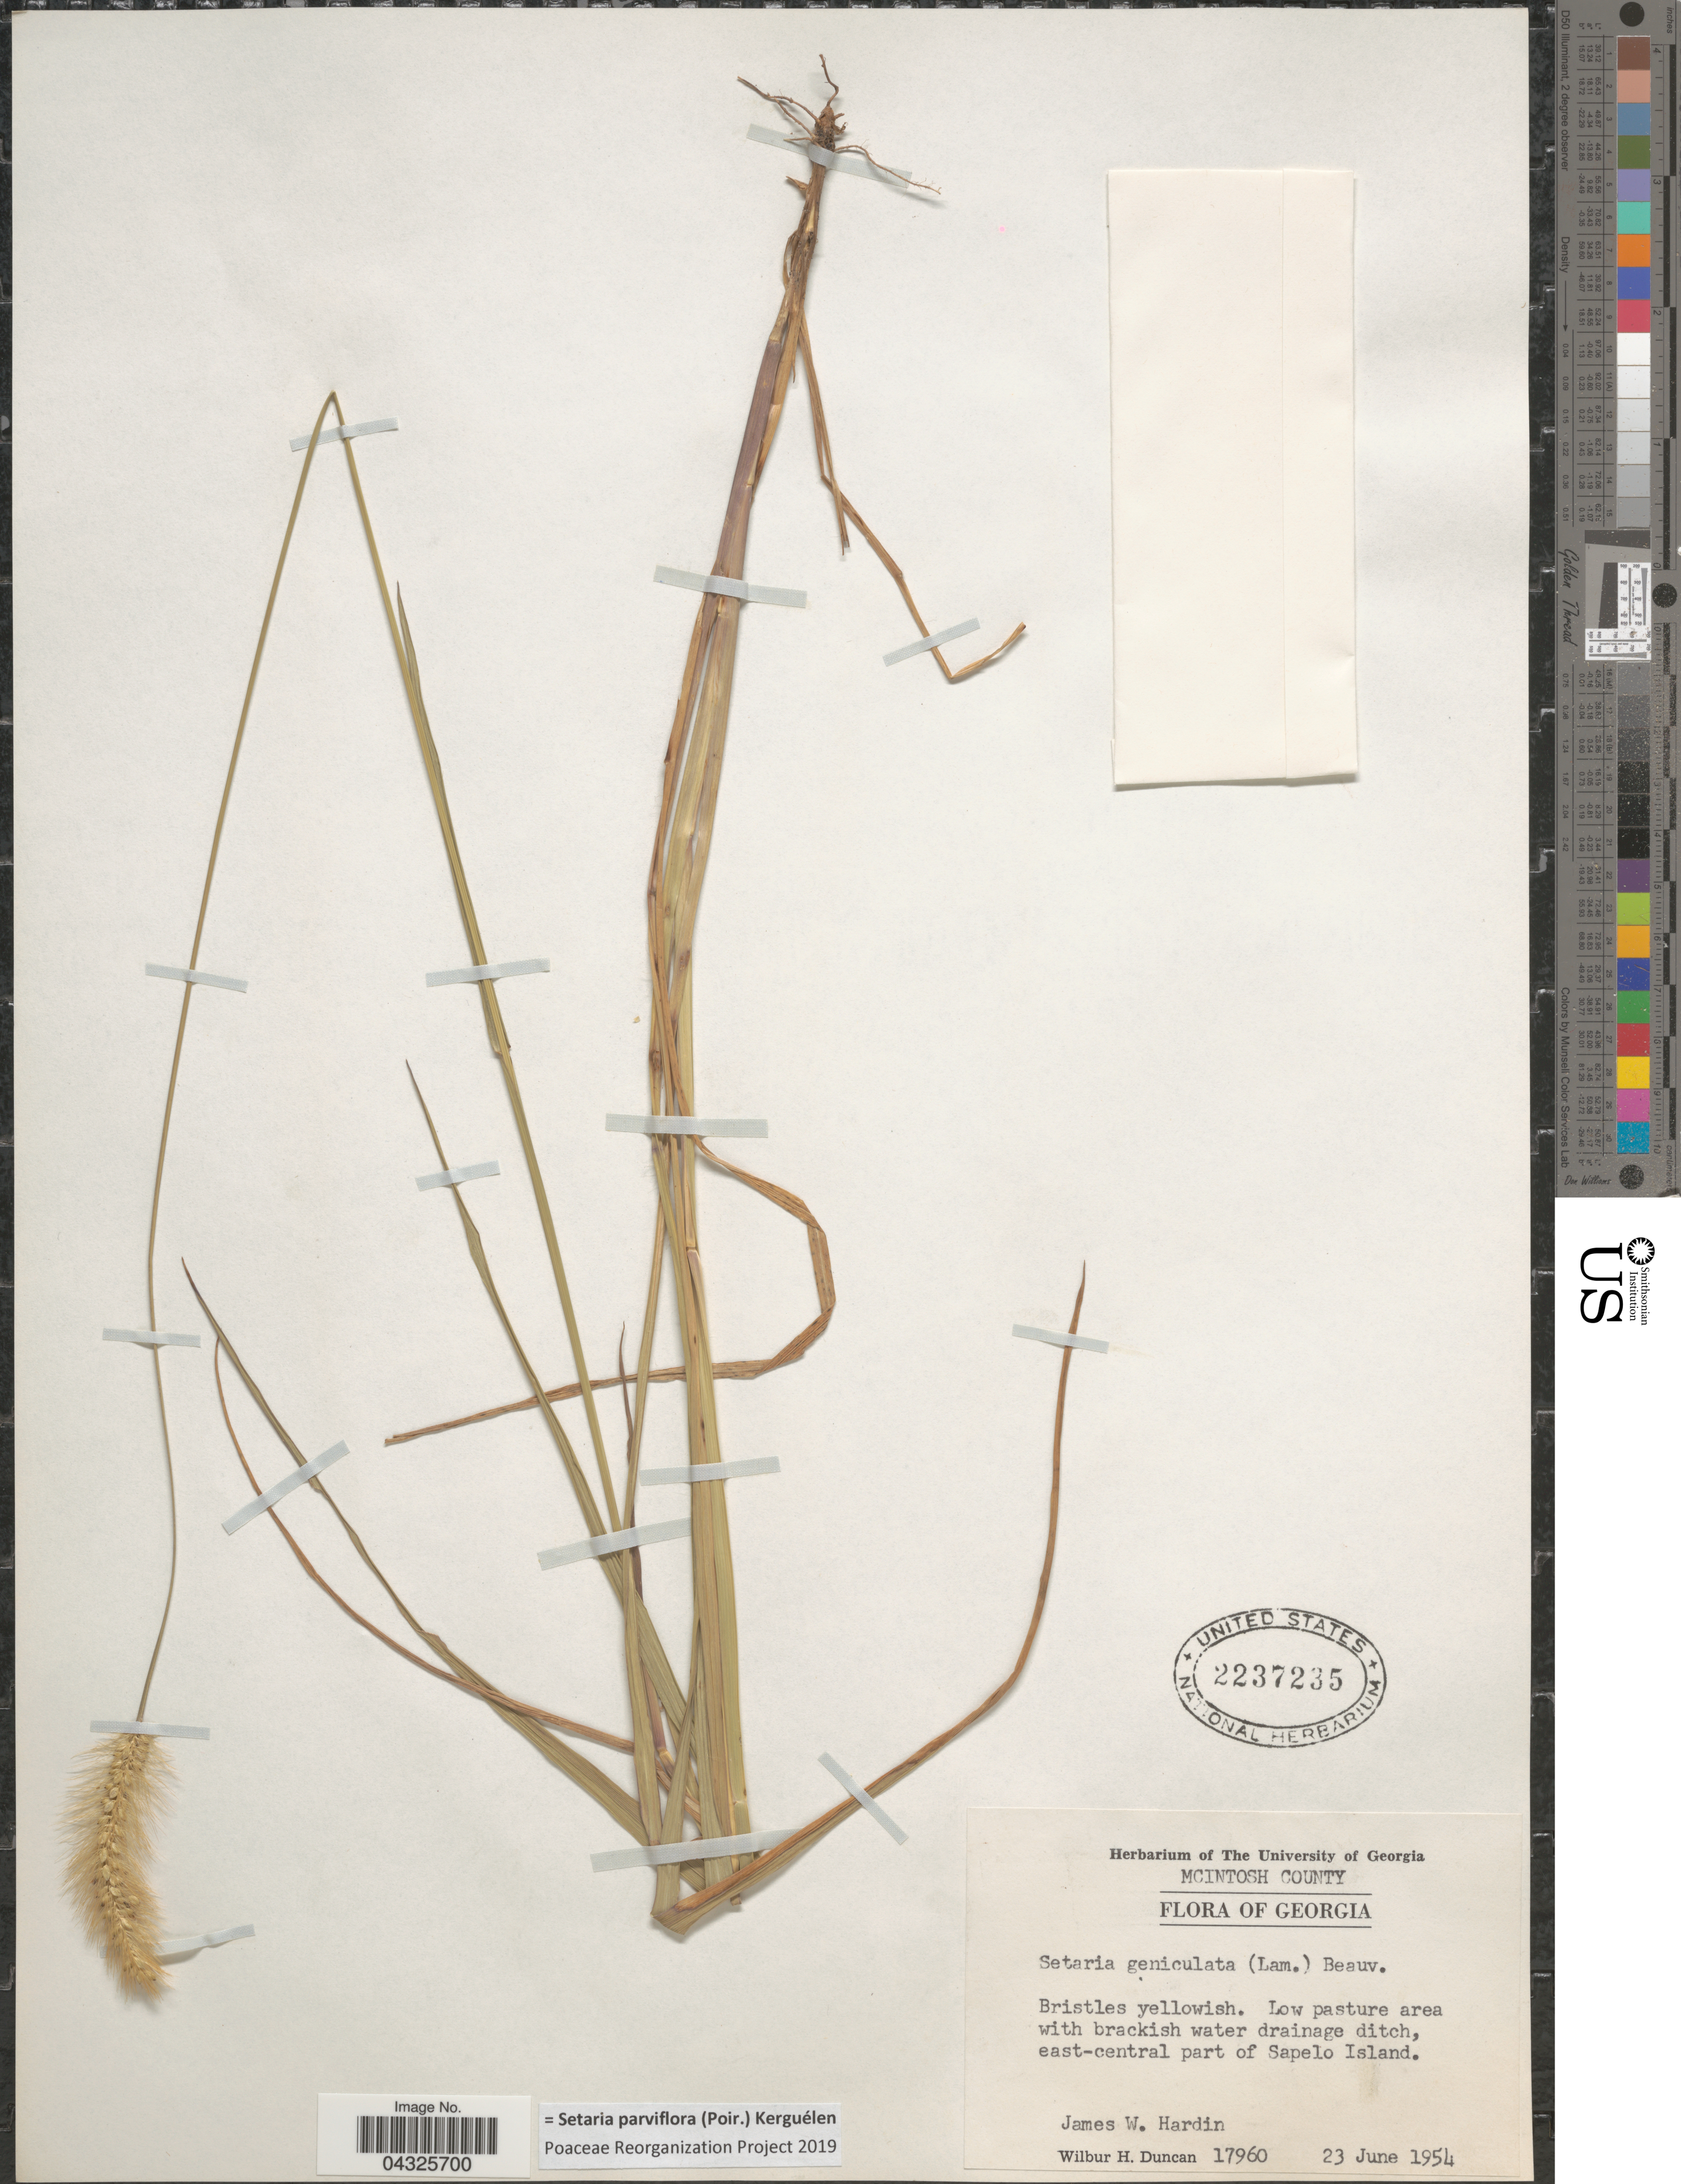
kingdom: Plantae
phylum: Tracheophyta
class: Liliopsida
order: Poales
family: Poaceae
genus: Setaria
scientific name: Setaria parviflora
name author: (Poir.) Kerguélen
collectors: J. Hardin & W. H. Duncan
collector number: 17960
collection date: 1954-06-23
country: United States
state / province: Georgia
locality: Mcintosh County. East-central part of Sapelo Island.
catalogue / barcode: US 2237235